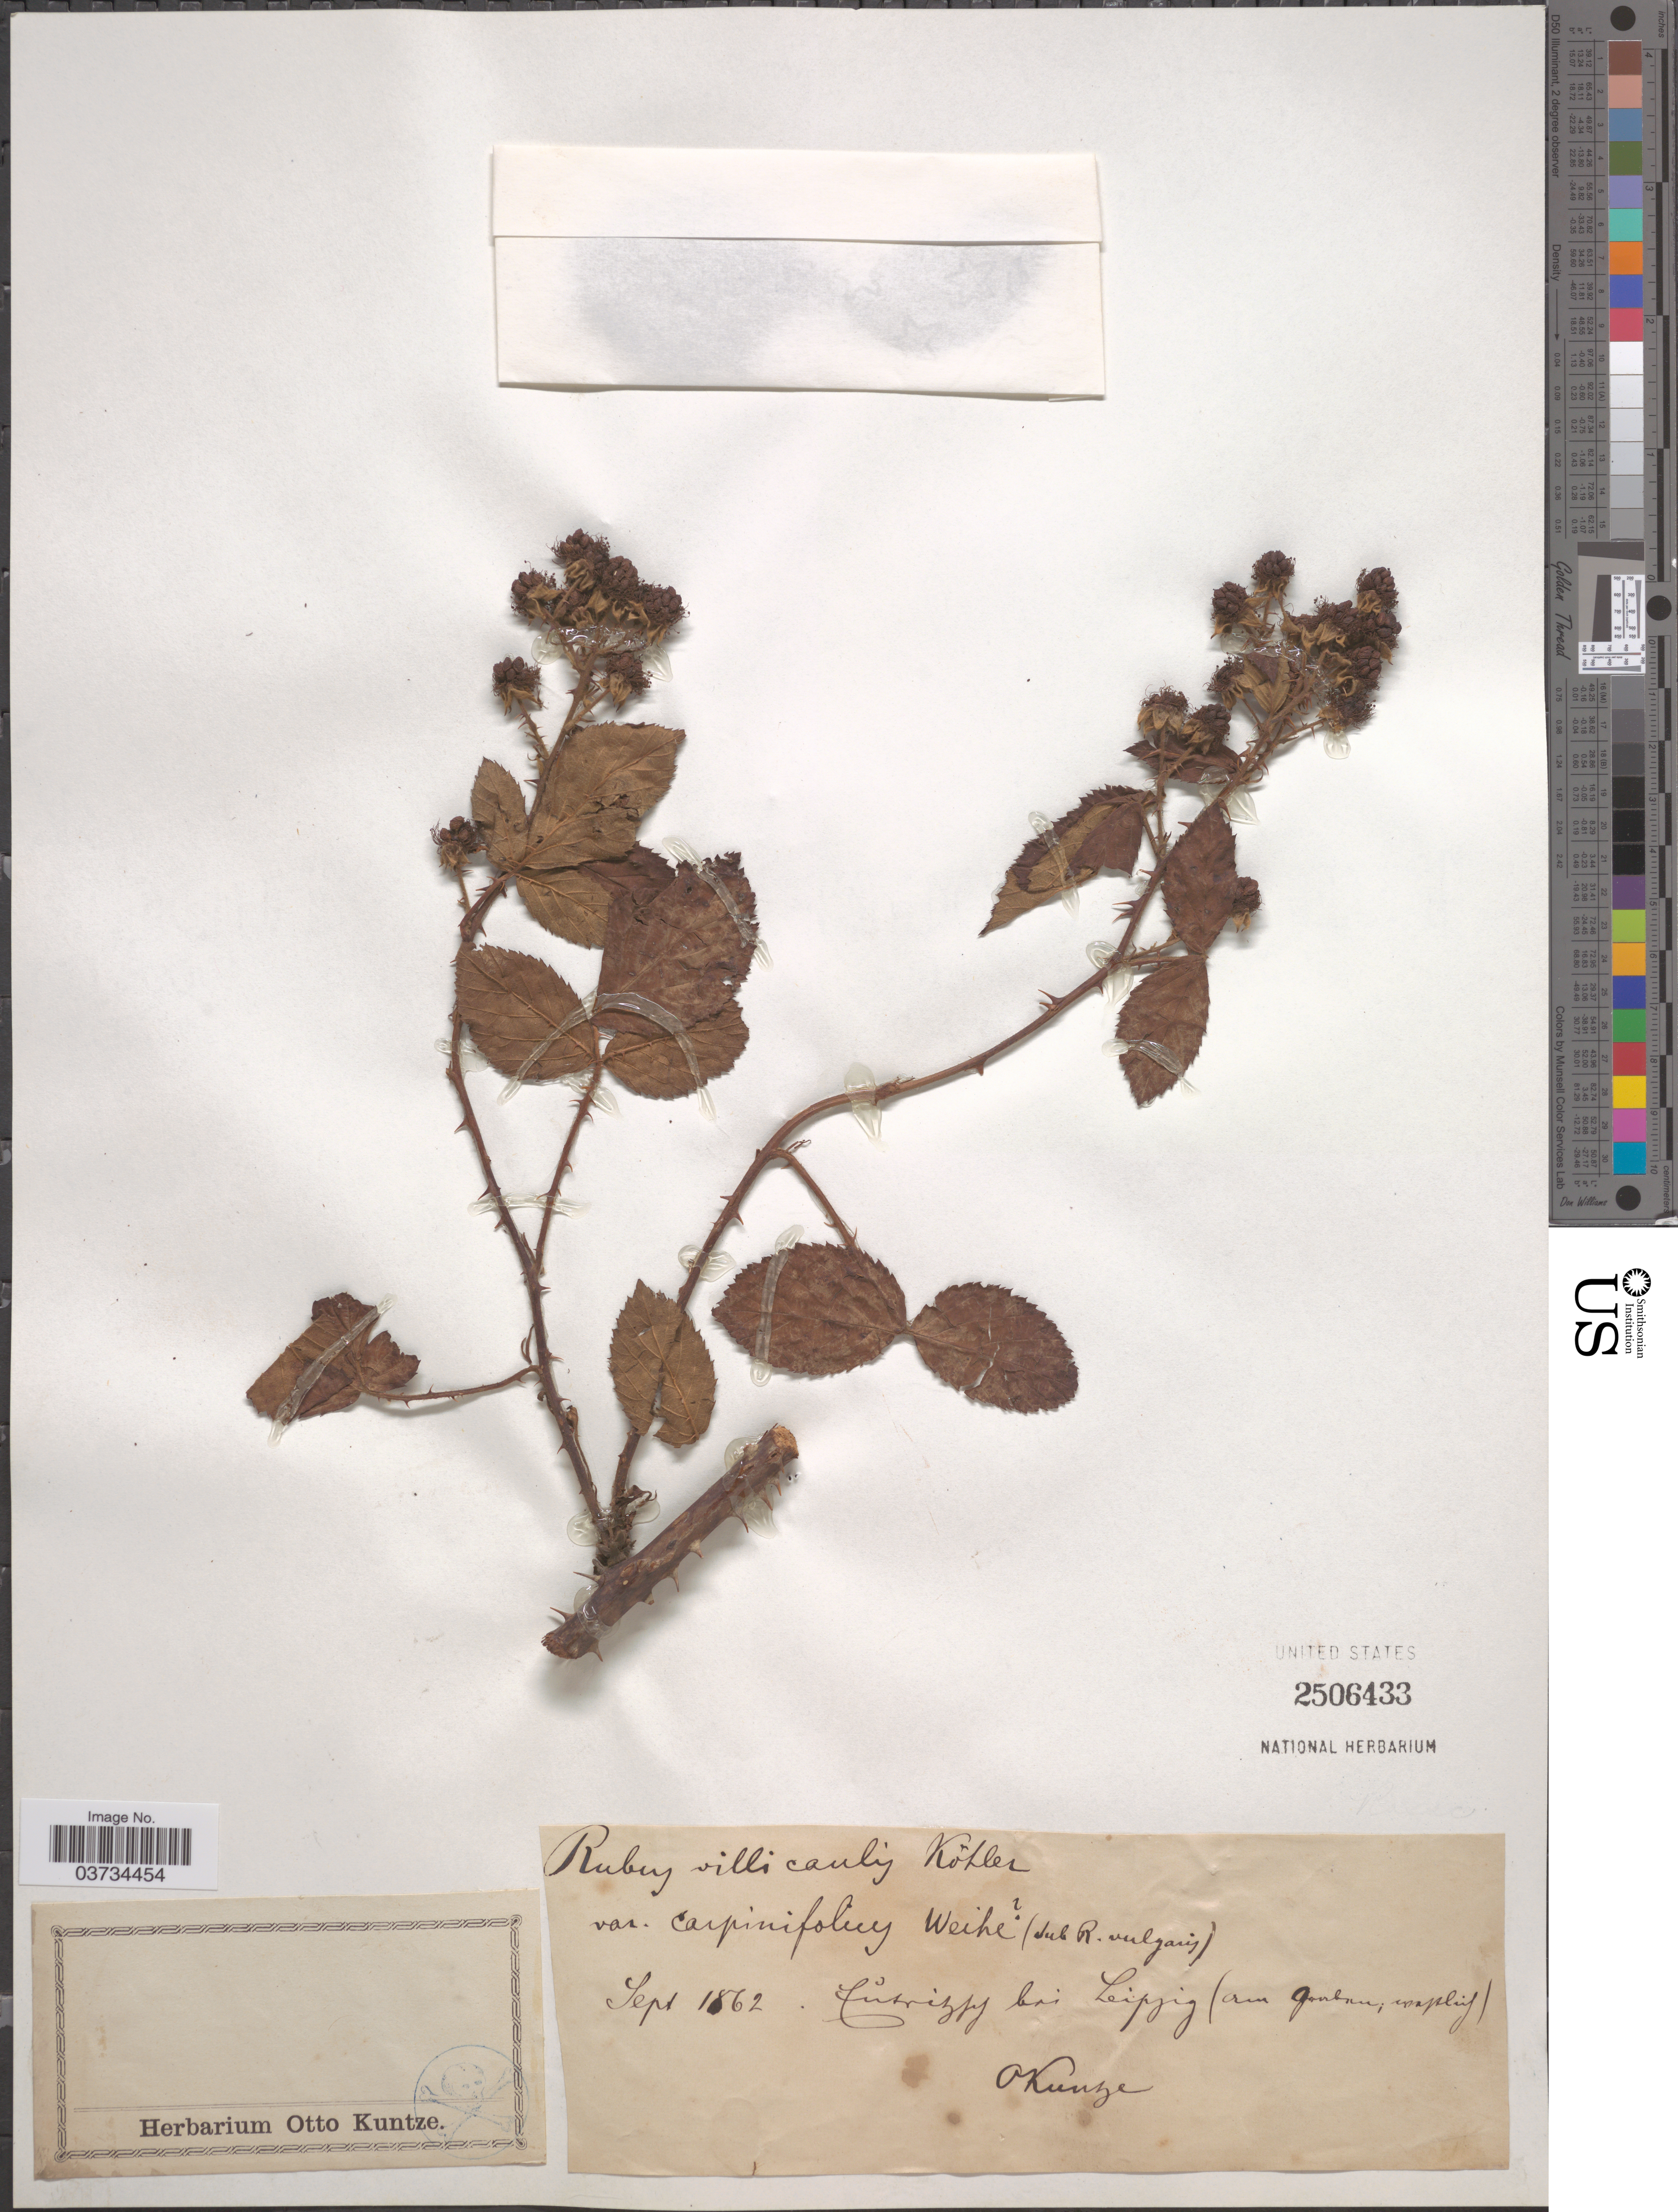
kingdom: Plantae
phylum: Tracheophyta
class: Magnoliopsida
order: Rosales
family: Rosaceae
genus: Rubus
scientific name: Rubus gracilis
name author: Roxb.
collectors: C.E.O. Kuntze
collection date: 1862-09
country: Germany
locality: [illegible text] bai Leipzig (am [illegible text]).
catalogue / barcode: US 2506433